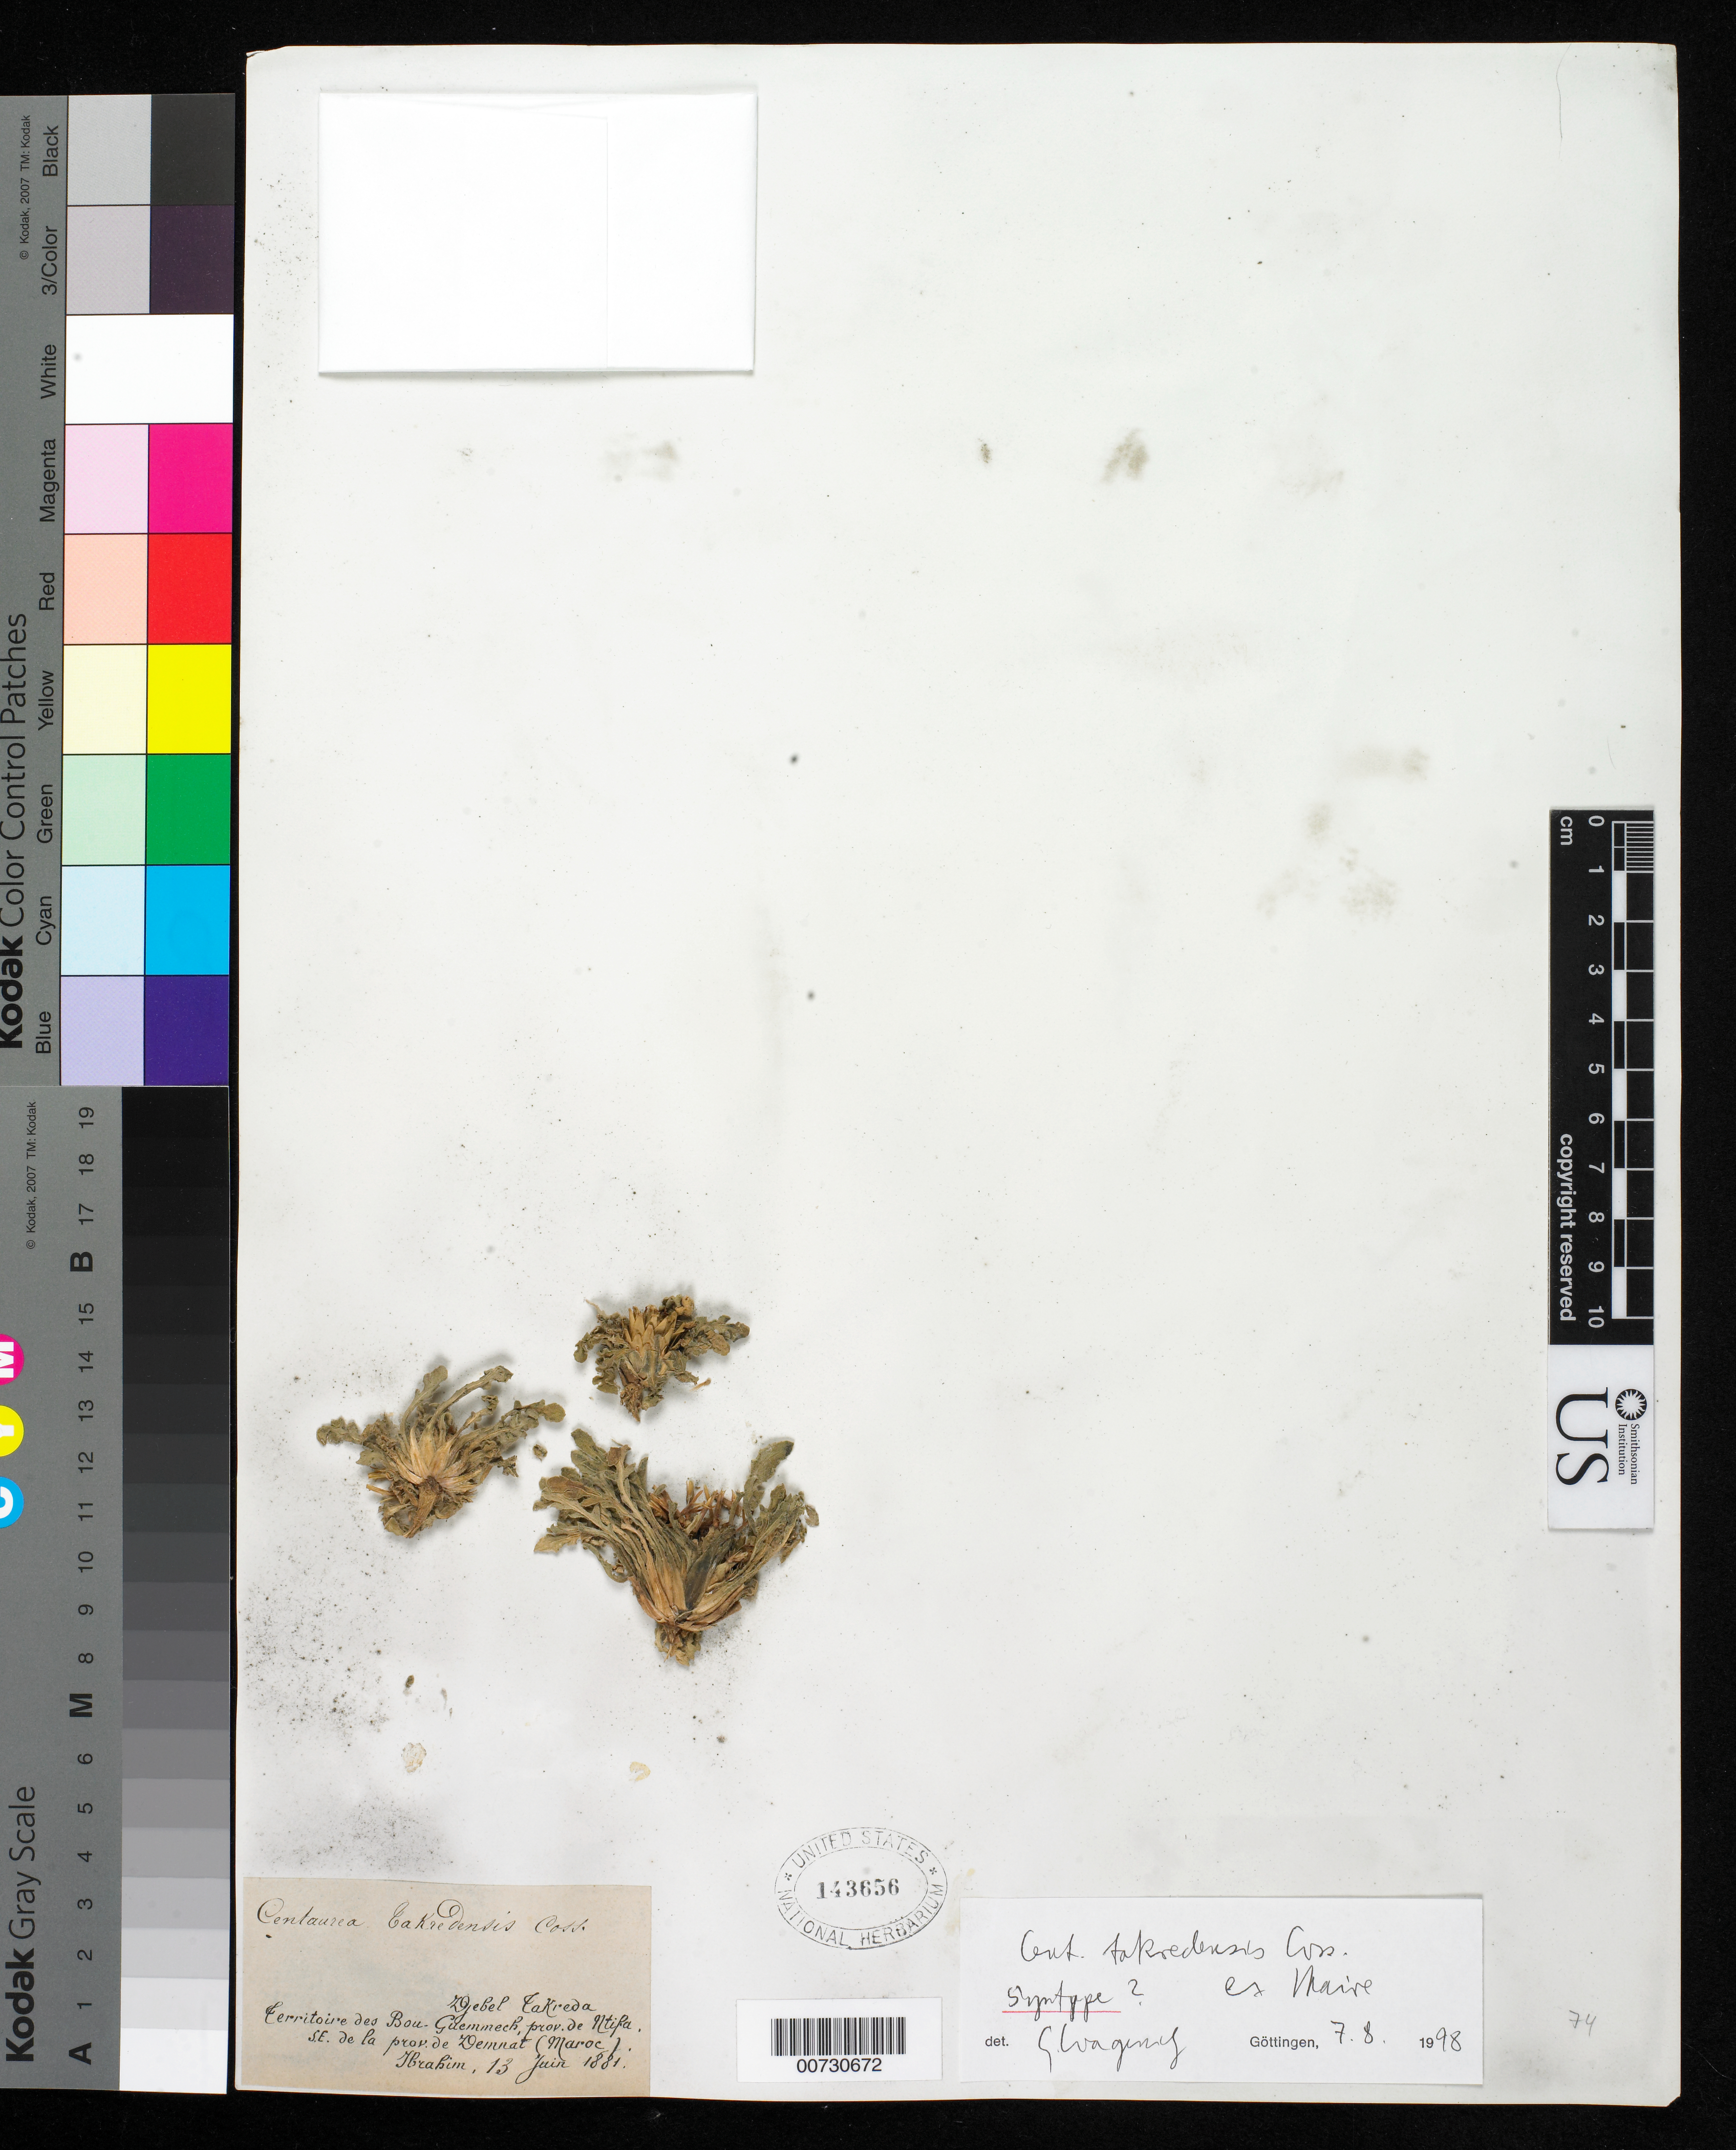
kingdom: Plantae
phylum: Tracheophyta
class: Magnoliopsida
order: Asterales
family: Asteraceae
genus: Centaurea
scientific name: Centaurea takredensis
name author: Coss. ex Maire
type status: Possible Syntype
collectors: -. Ibrahim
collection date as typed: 02 Jul 1882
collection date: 1882-07-02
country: Morocco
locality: Djebel Takreda, prov. de Ntifa, SE de la prov. de Demnat (Maroc).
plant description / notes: Published earlier as nom. nud., Bull. Soc. Dauph. 413, no. 3999 (1883).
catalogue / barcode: US 143656